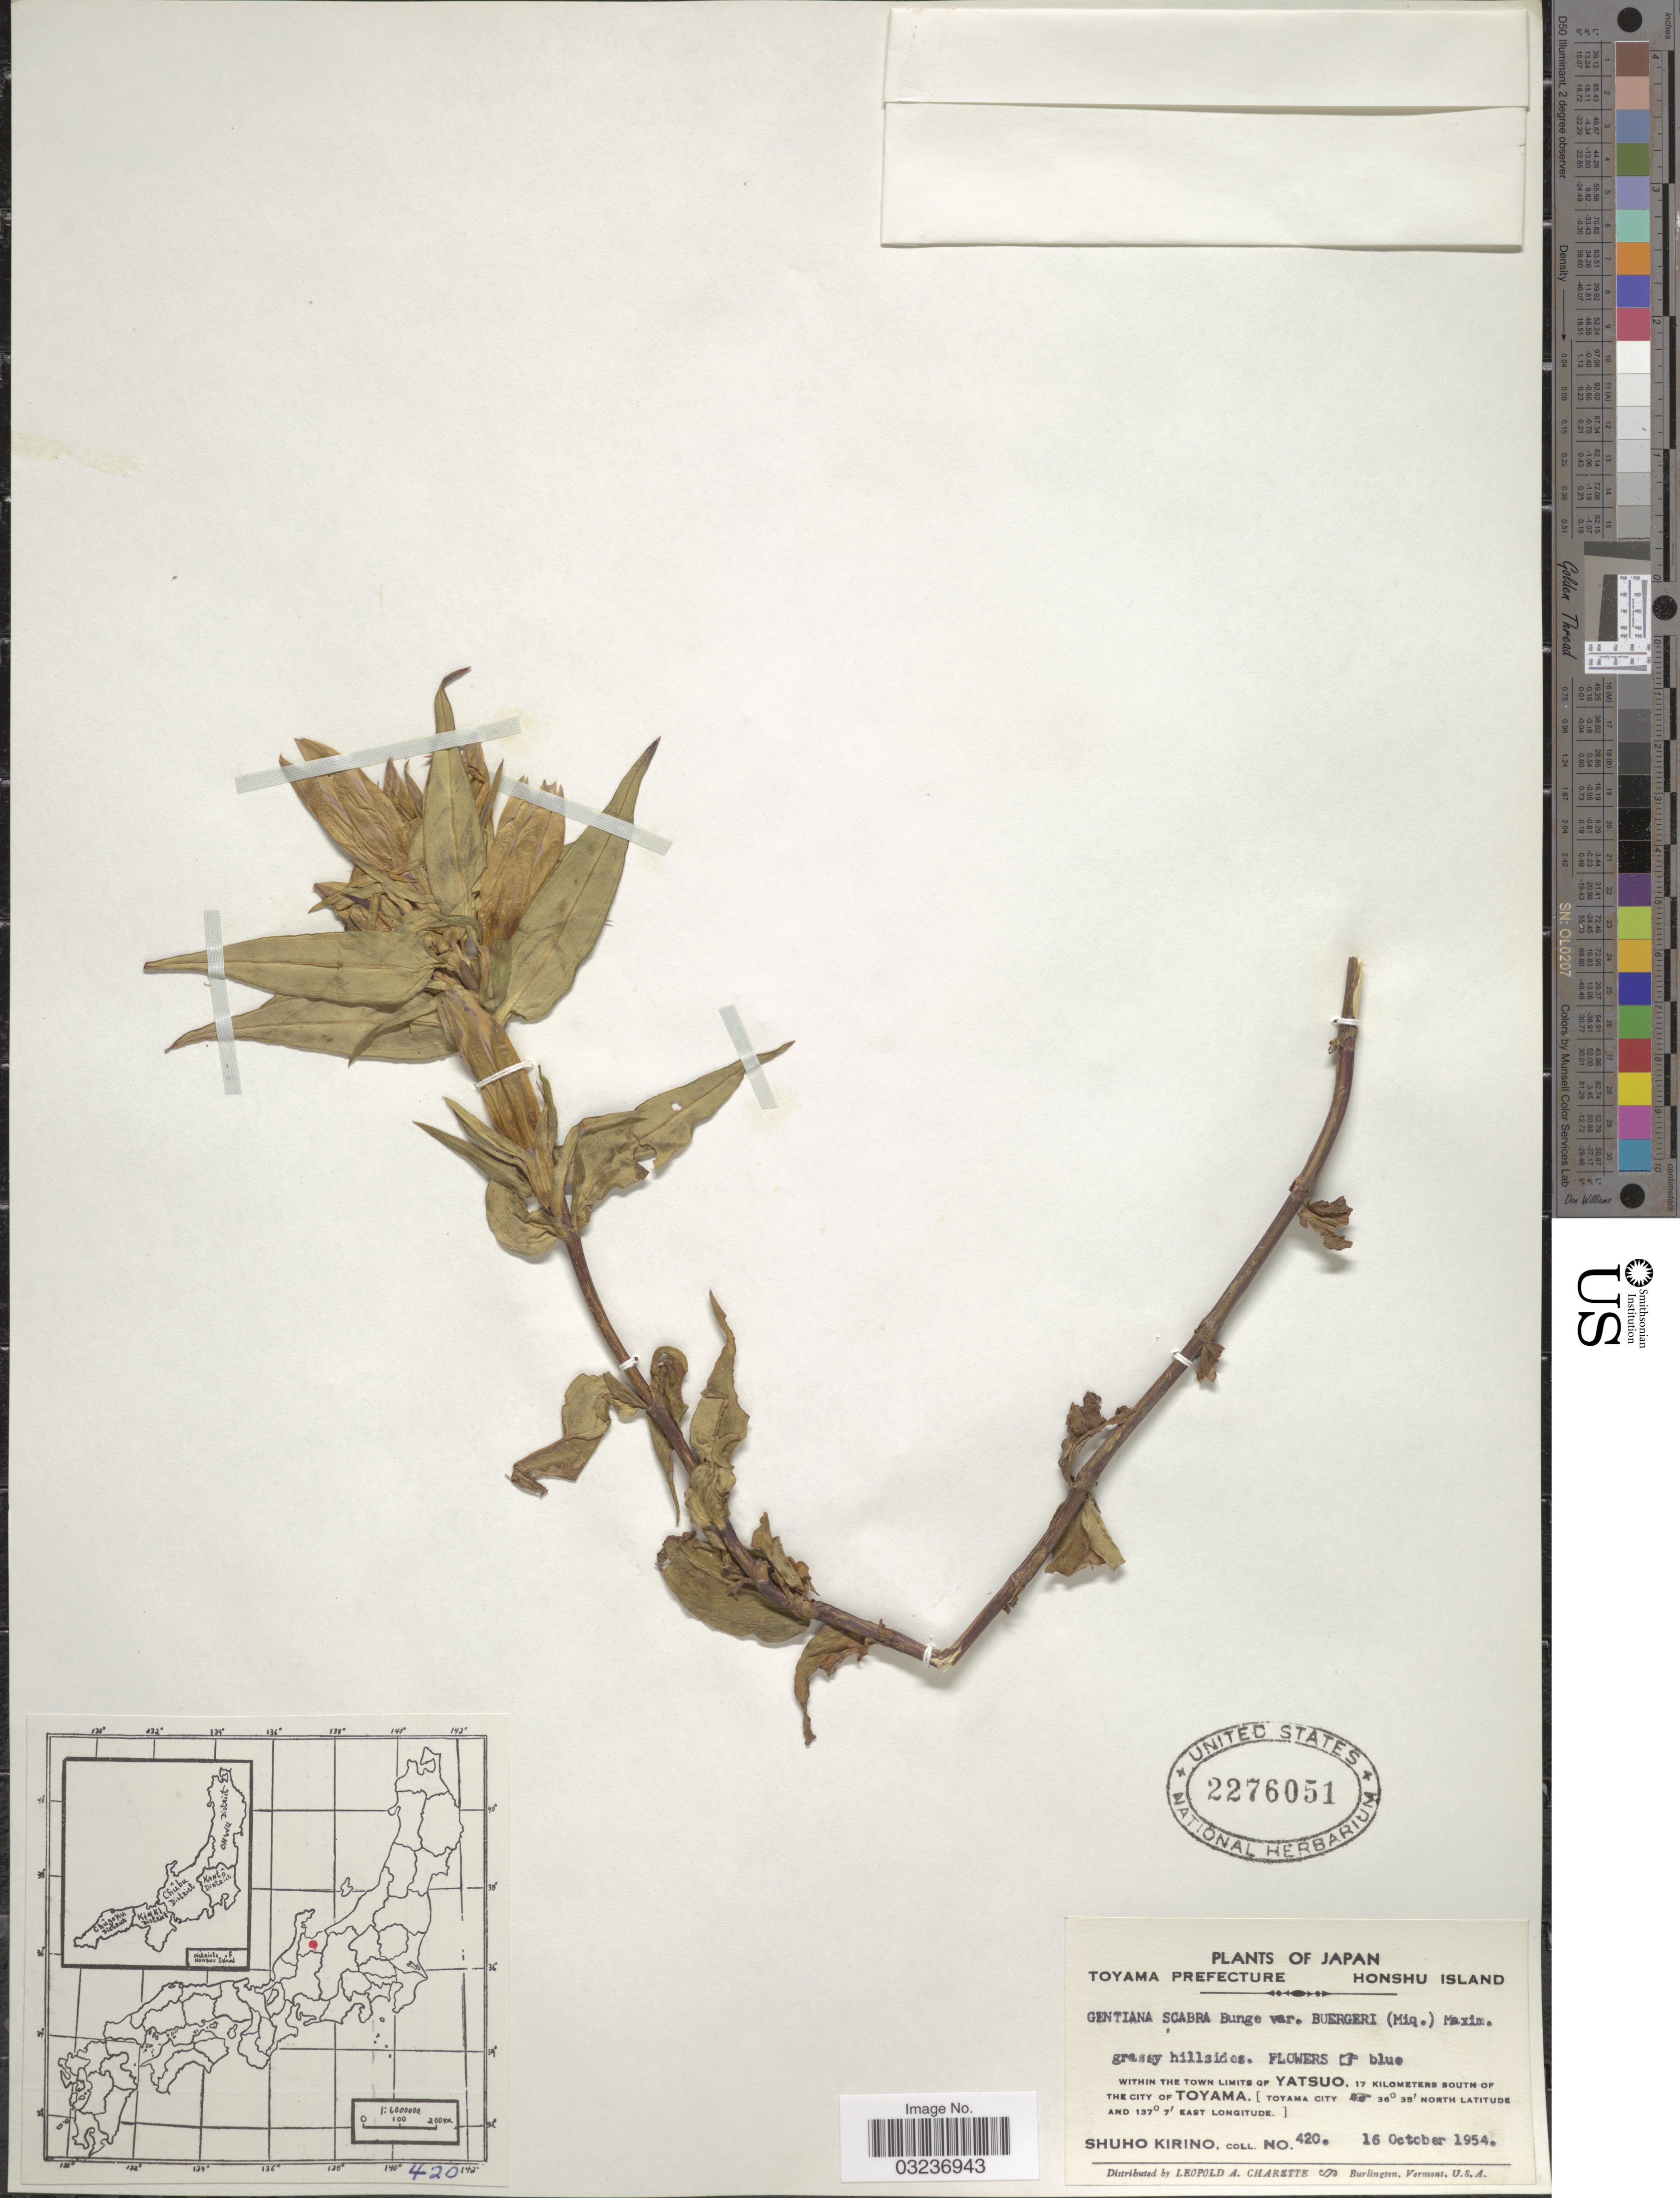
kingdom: Plantae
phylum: Tracheophyta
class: Magnoliopsida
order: Gentianales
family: Gentianaceae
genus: Gentiana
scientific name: Gentiana scabra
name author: Bunge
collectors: S. Kirino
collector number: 420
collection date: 1954-10-16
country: Japan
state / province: Toyama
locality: Toyama Prefecture, Honshu Island, Within The Town Limits of Yatsuo, 17 Kilometers South of The City of Toyama, [Toyama City].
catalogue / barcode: US 2276051